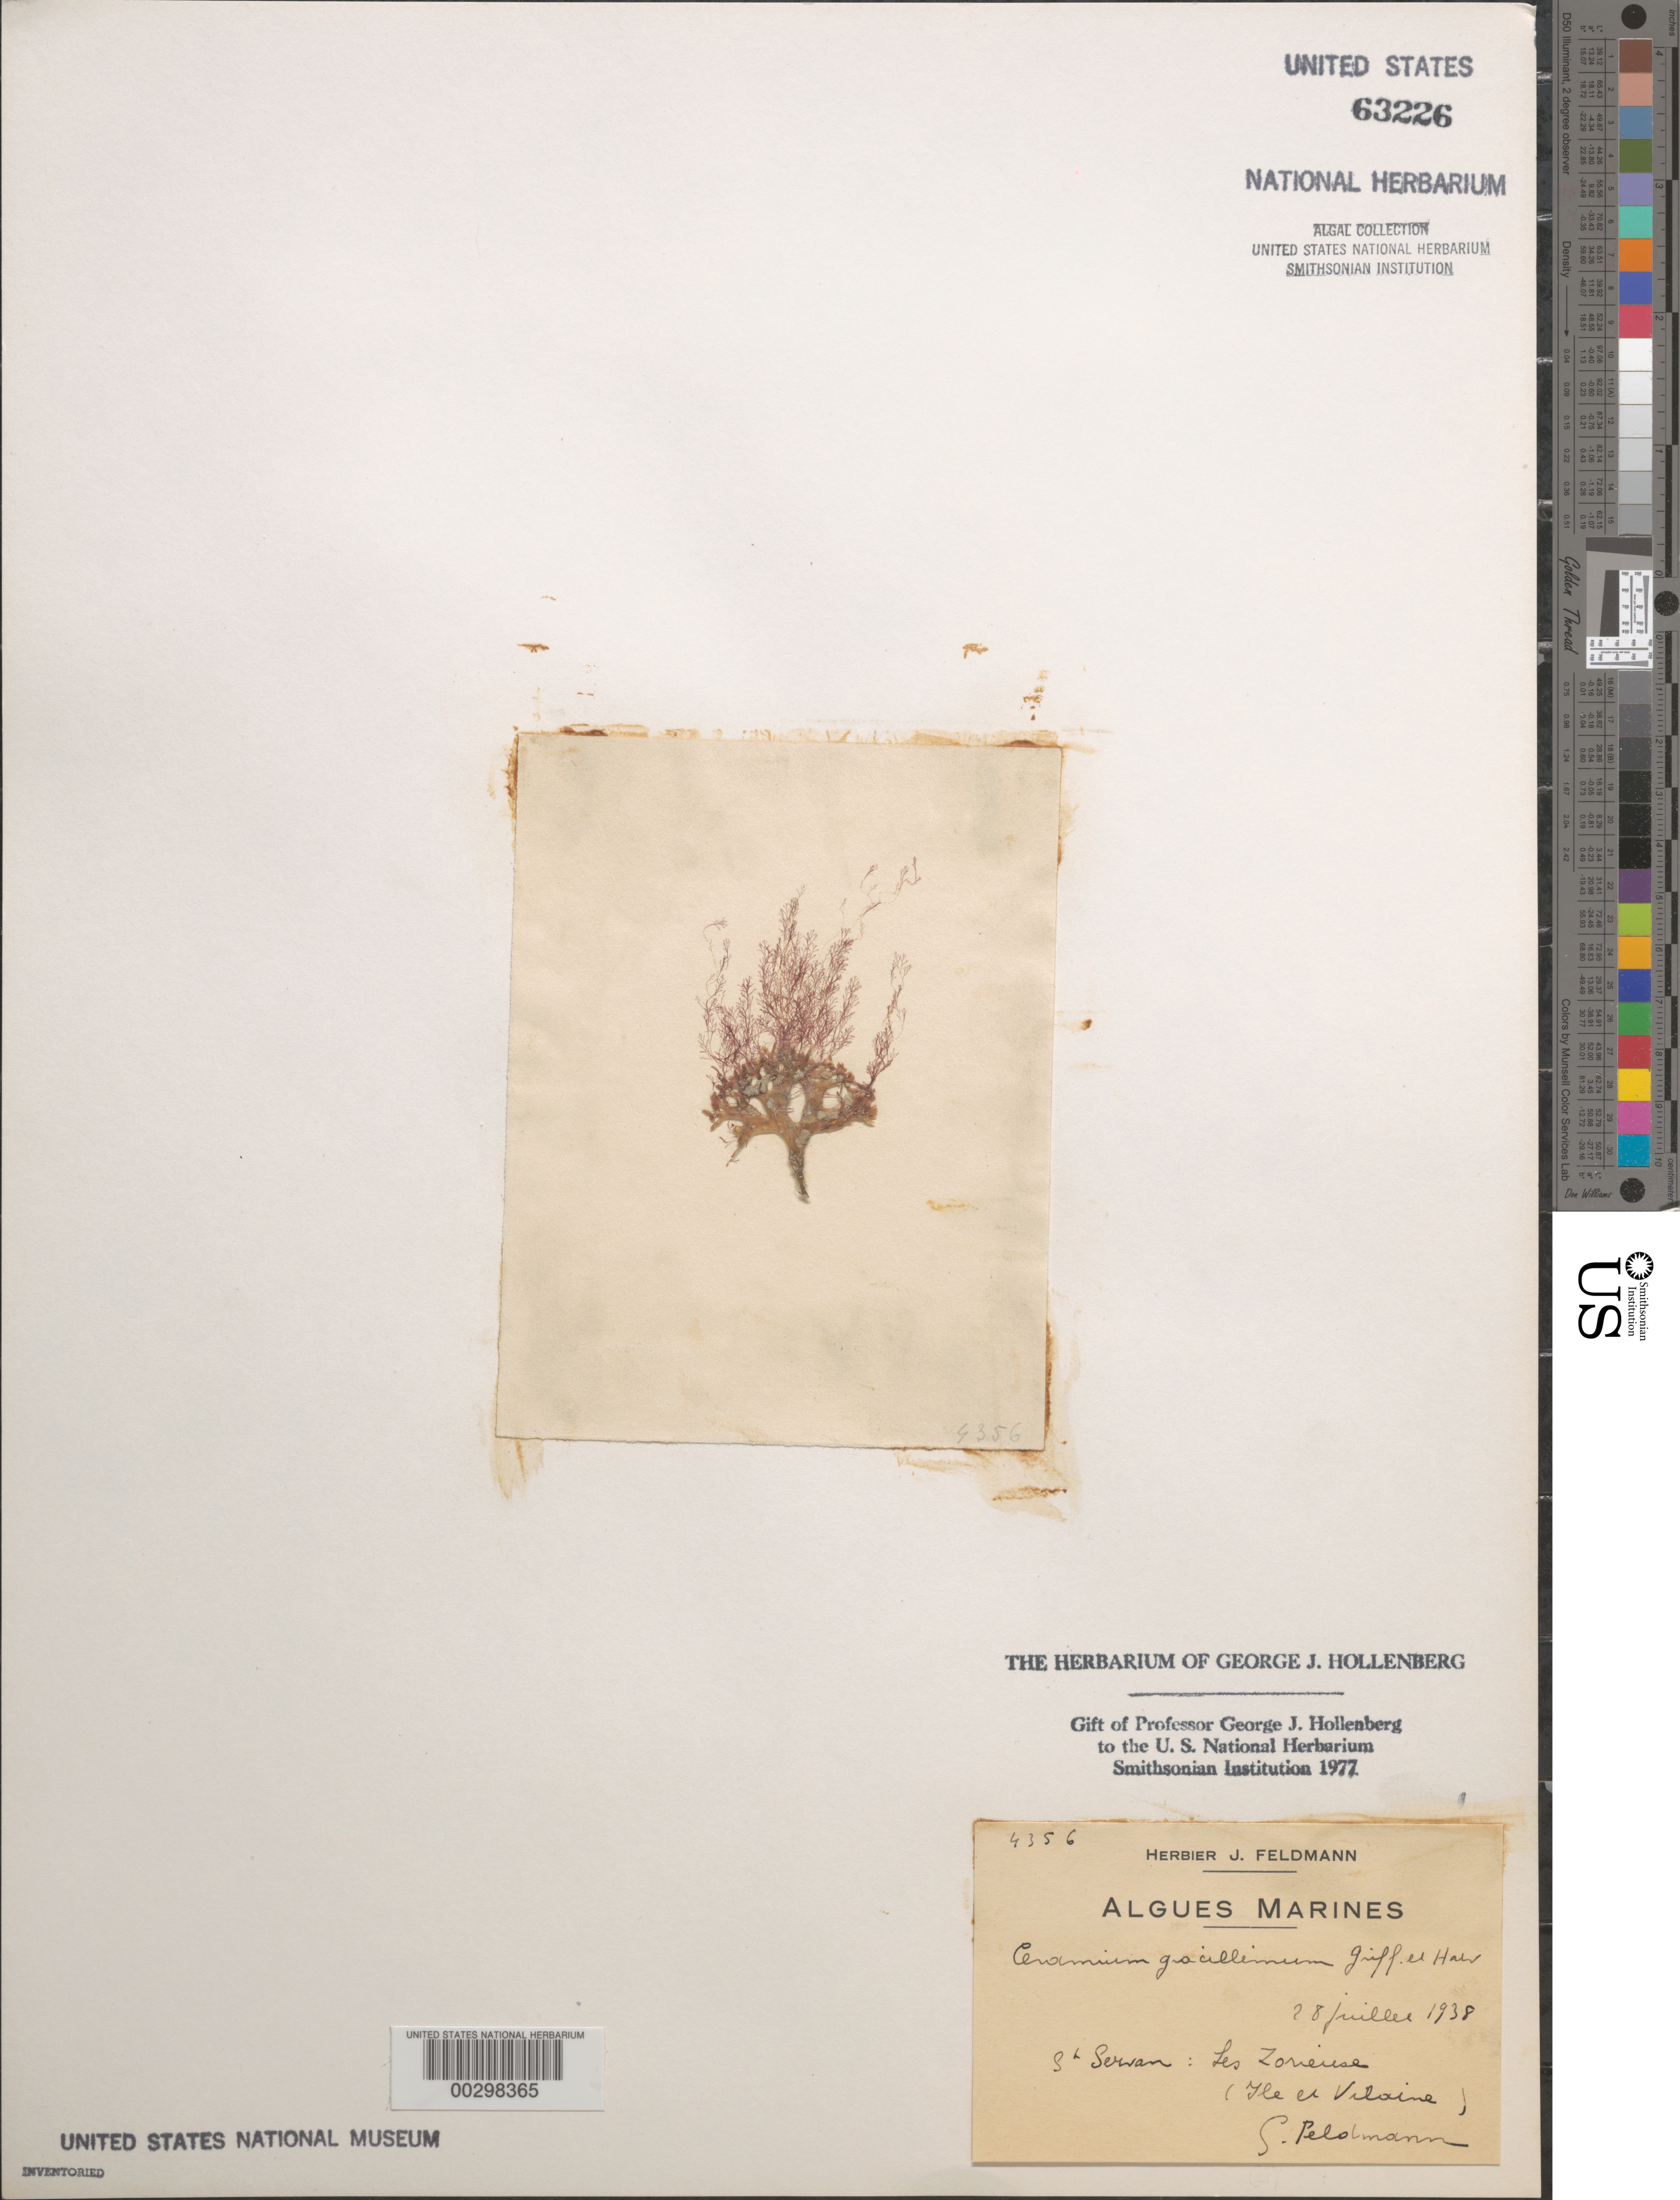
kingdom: Plantae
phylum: Rhodophyta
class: Florideophyceae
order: Ceramiales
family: Ceramiaceae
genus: Ceramium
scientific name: Ceramium gracilliferum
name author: Griffiths & Harvey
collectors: G. Feldmann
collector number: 4356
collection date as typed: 28 Jul 1938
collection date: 1938-07-28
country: France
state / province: Bretagne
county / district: Ille-et-Vilaine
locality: Les Zorieuse, St.-Servan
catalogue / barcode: US 63226